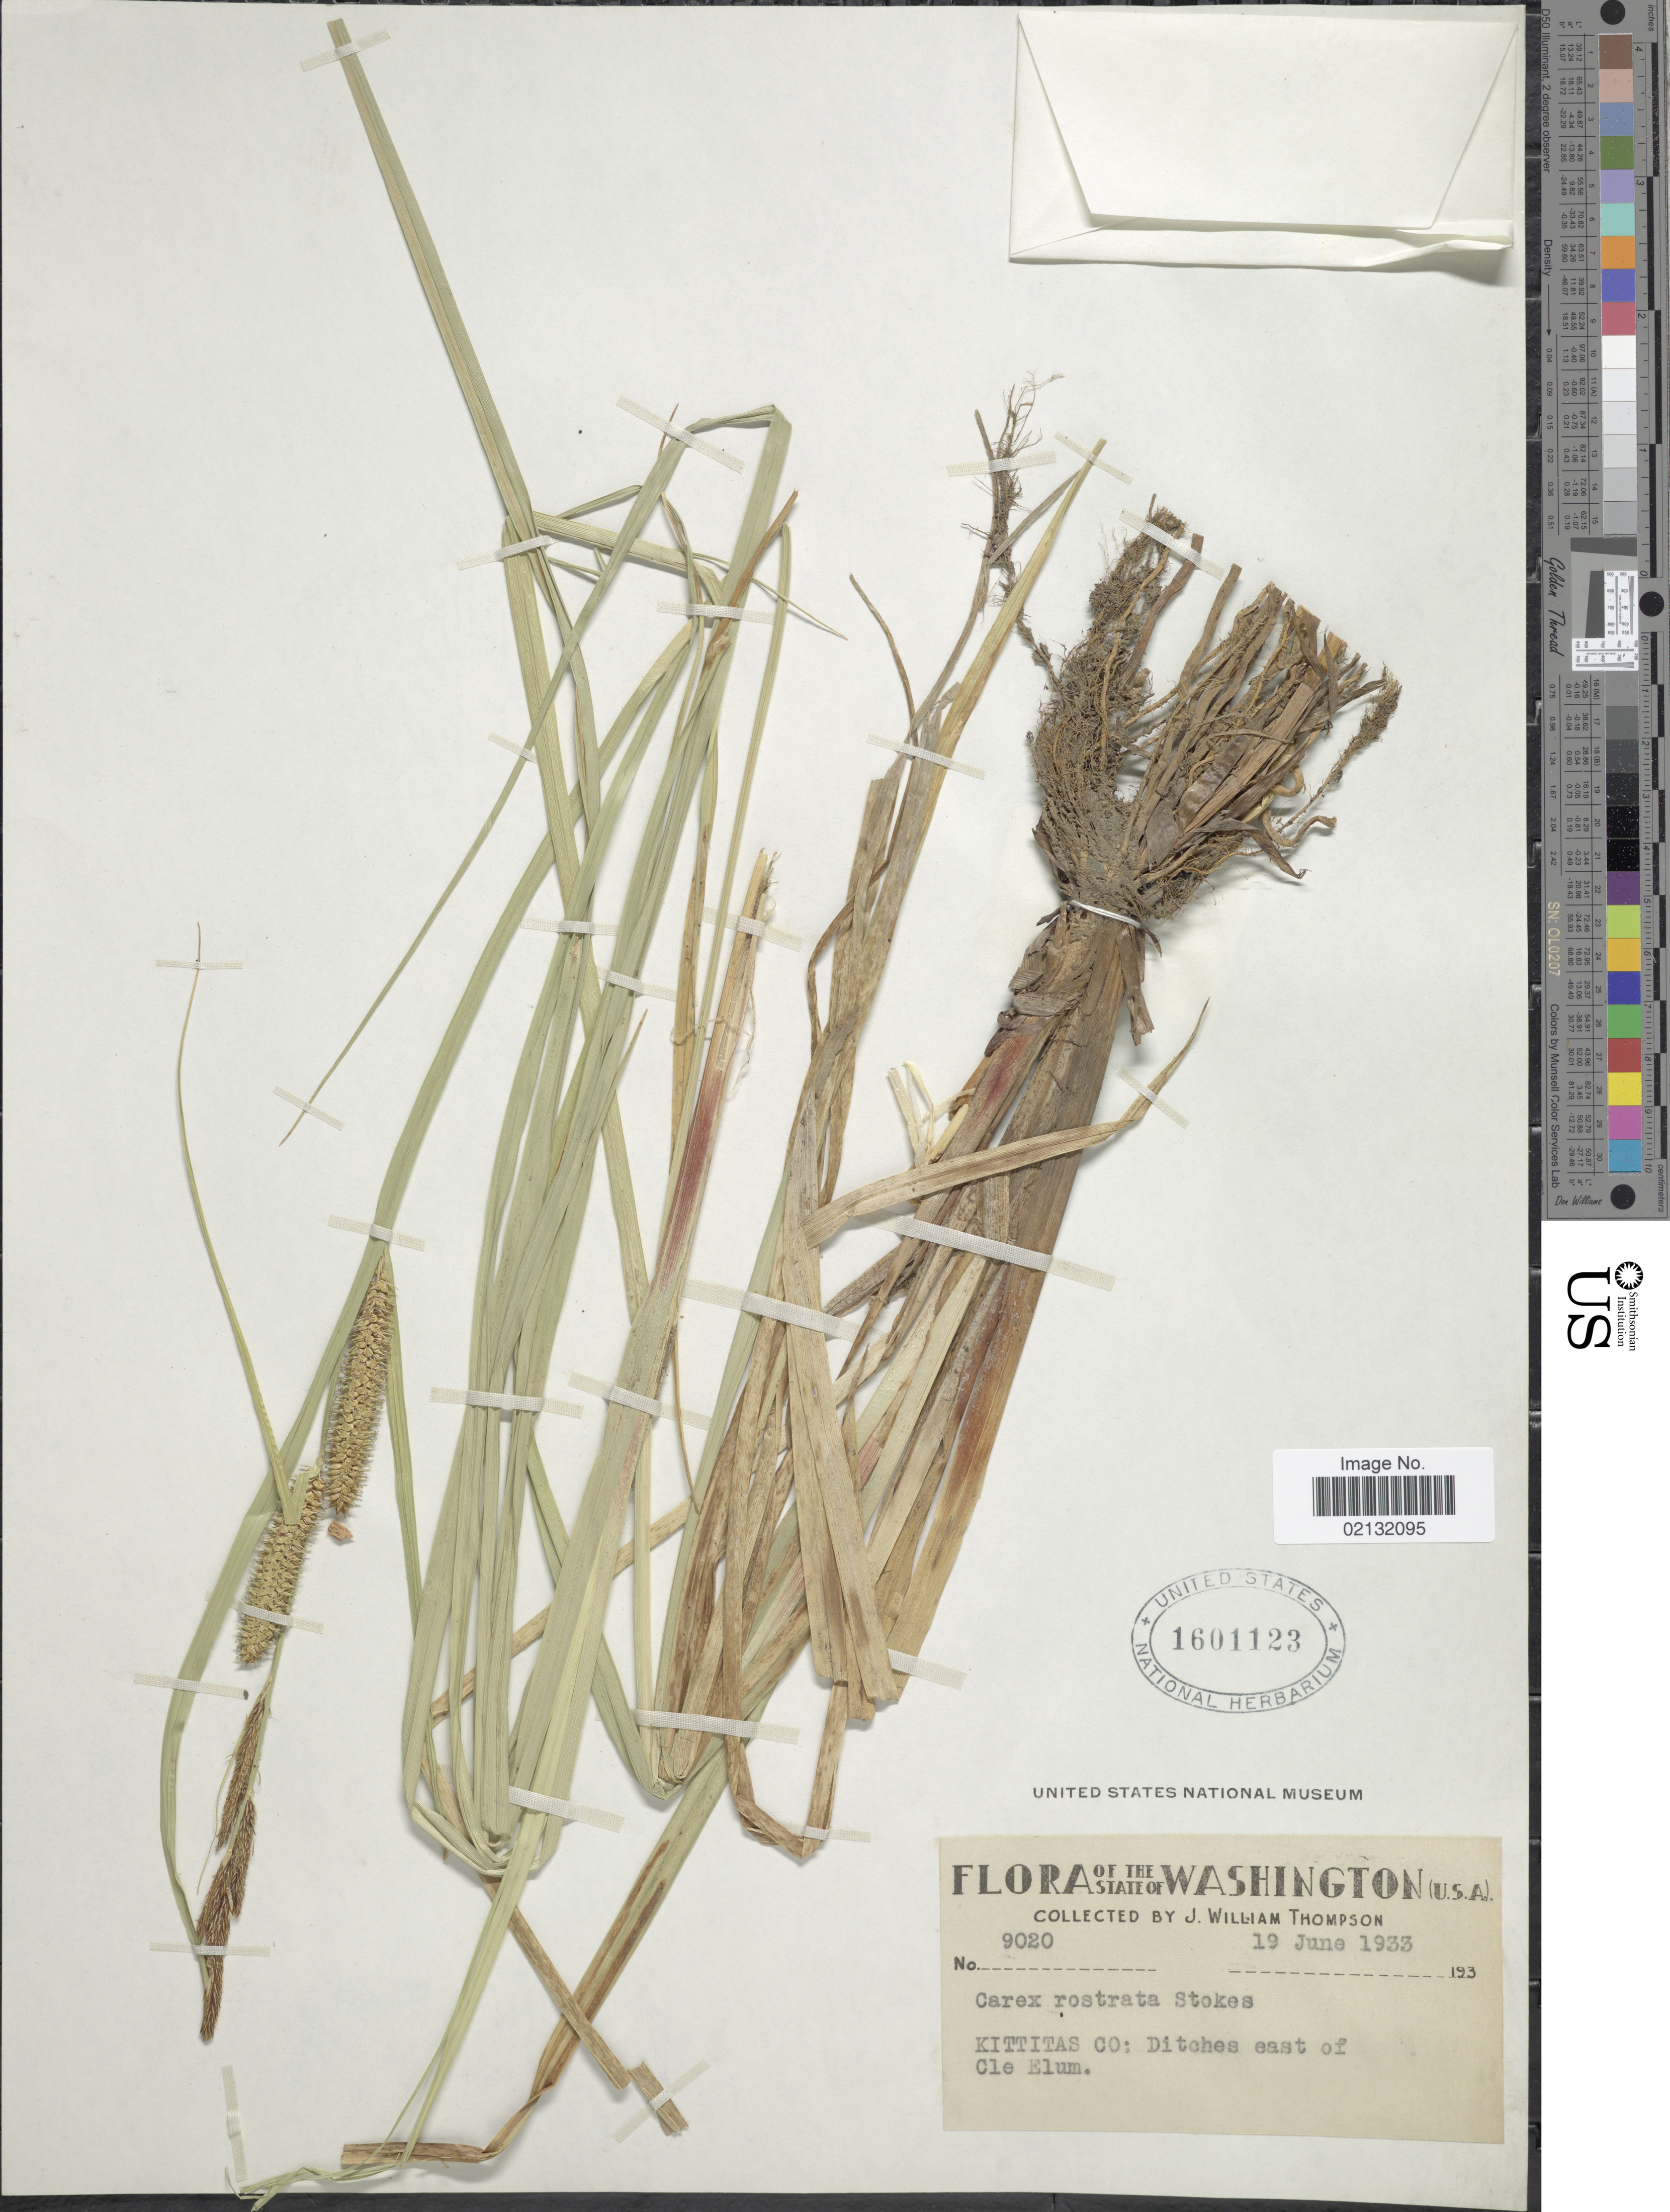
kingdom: Plantae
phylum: Tracheophyta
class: Liliopsida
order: Poales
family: Cyperaceae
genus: Carex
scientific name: Carex rostrata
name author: Stokes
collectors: J. W. Thompson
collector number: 9020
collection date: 1933-06-19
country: United States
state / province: Washington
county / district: Kittitas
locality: Kittitas Co: Ditches east of Cle Elum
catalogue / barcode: US 1601123